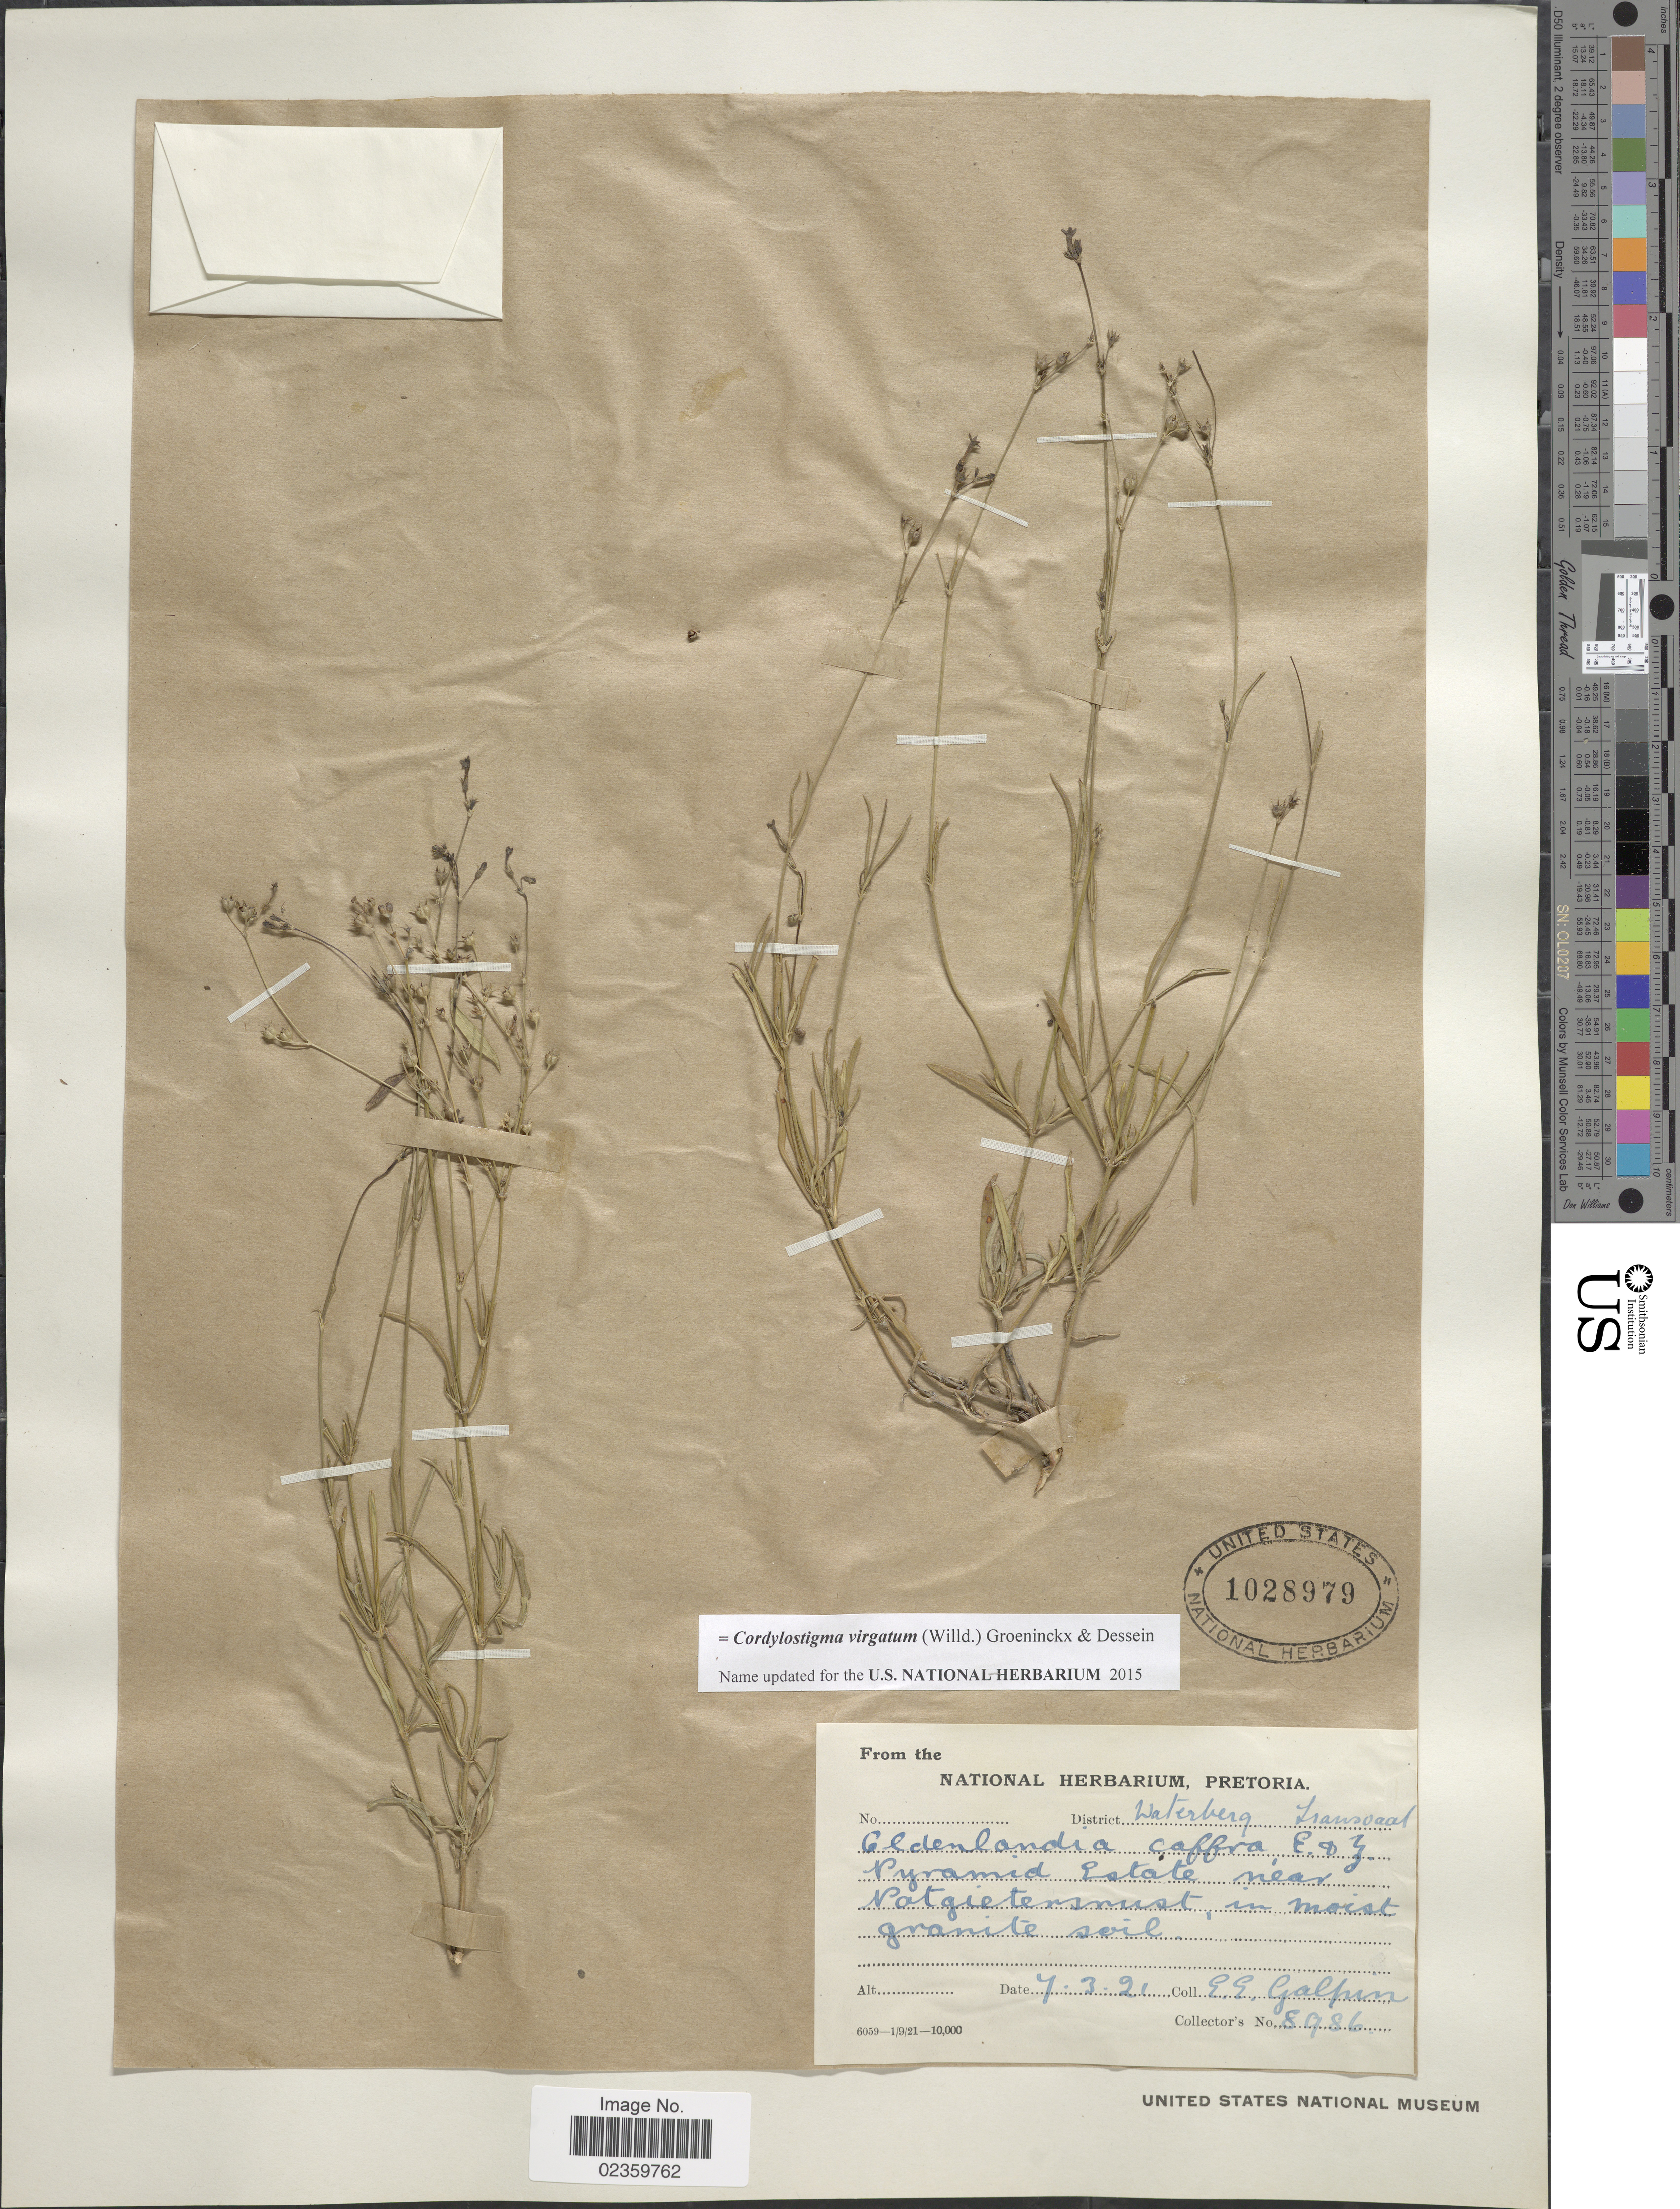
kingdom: Plantae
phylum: Tracheophyta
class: Magnoliopsida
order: Gentianales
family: Rubiaceae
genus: Cordylostigma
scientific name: Cordylostigma virgatum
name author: (Willd.) Groeninckx & Dessein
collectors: E. Galpin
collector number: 8986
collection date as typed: Transcribed d/m/y: 7/3/21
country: South Africa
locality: Waterberg, Transvaal, Pyramid estate near Potgietersrust, in moist granite soil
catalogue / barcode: US 1028979